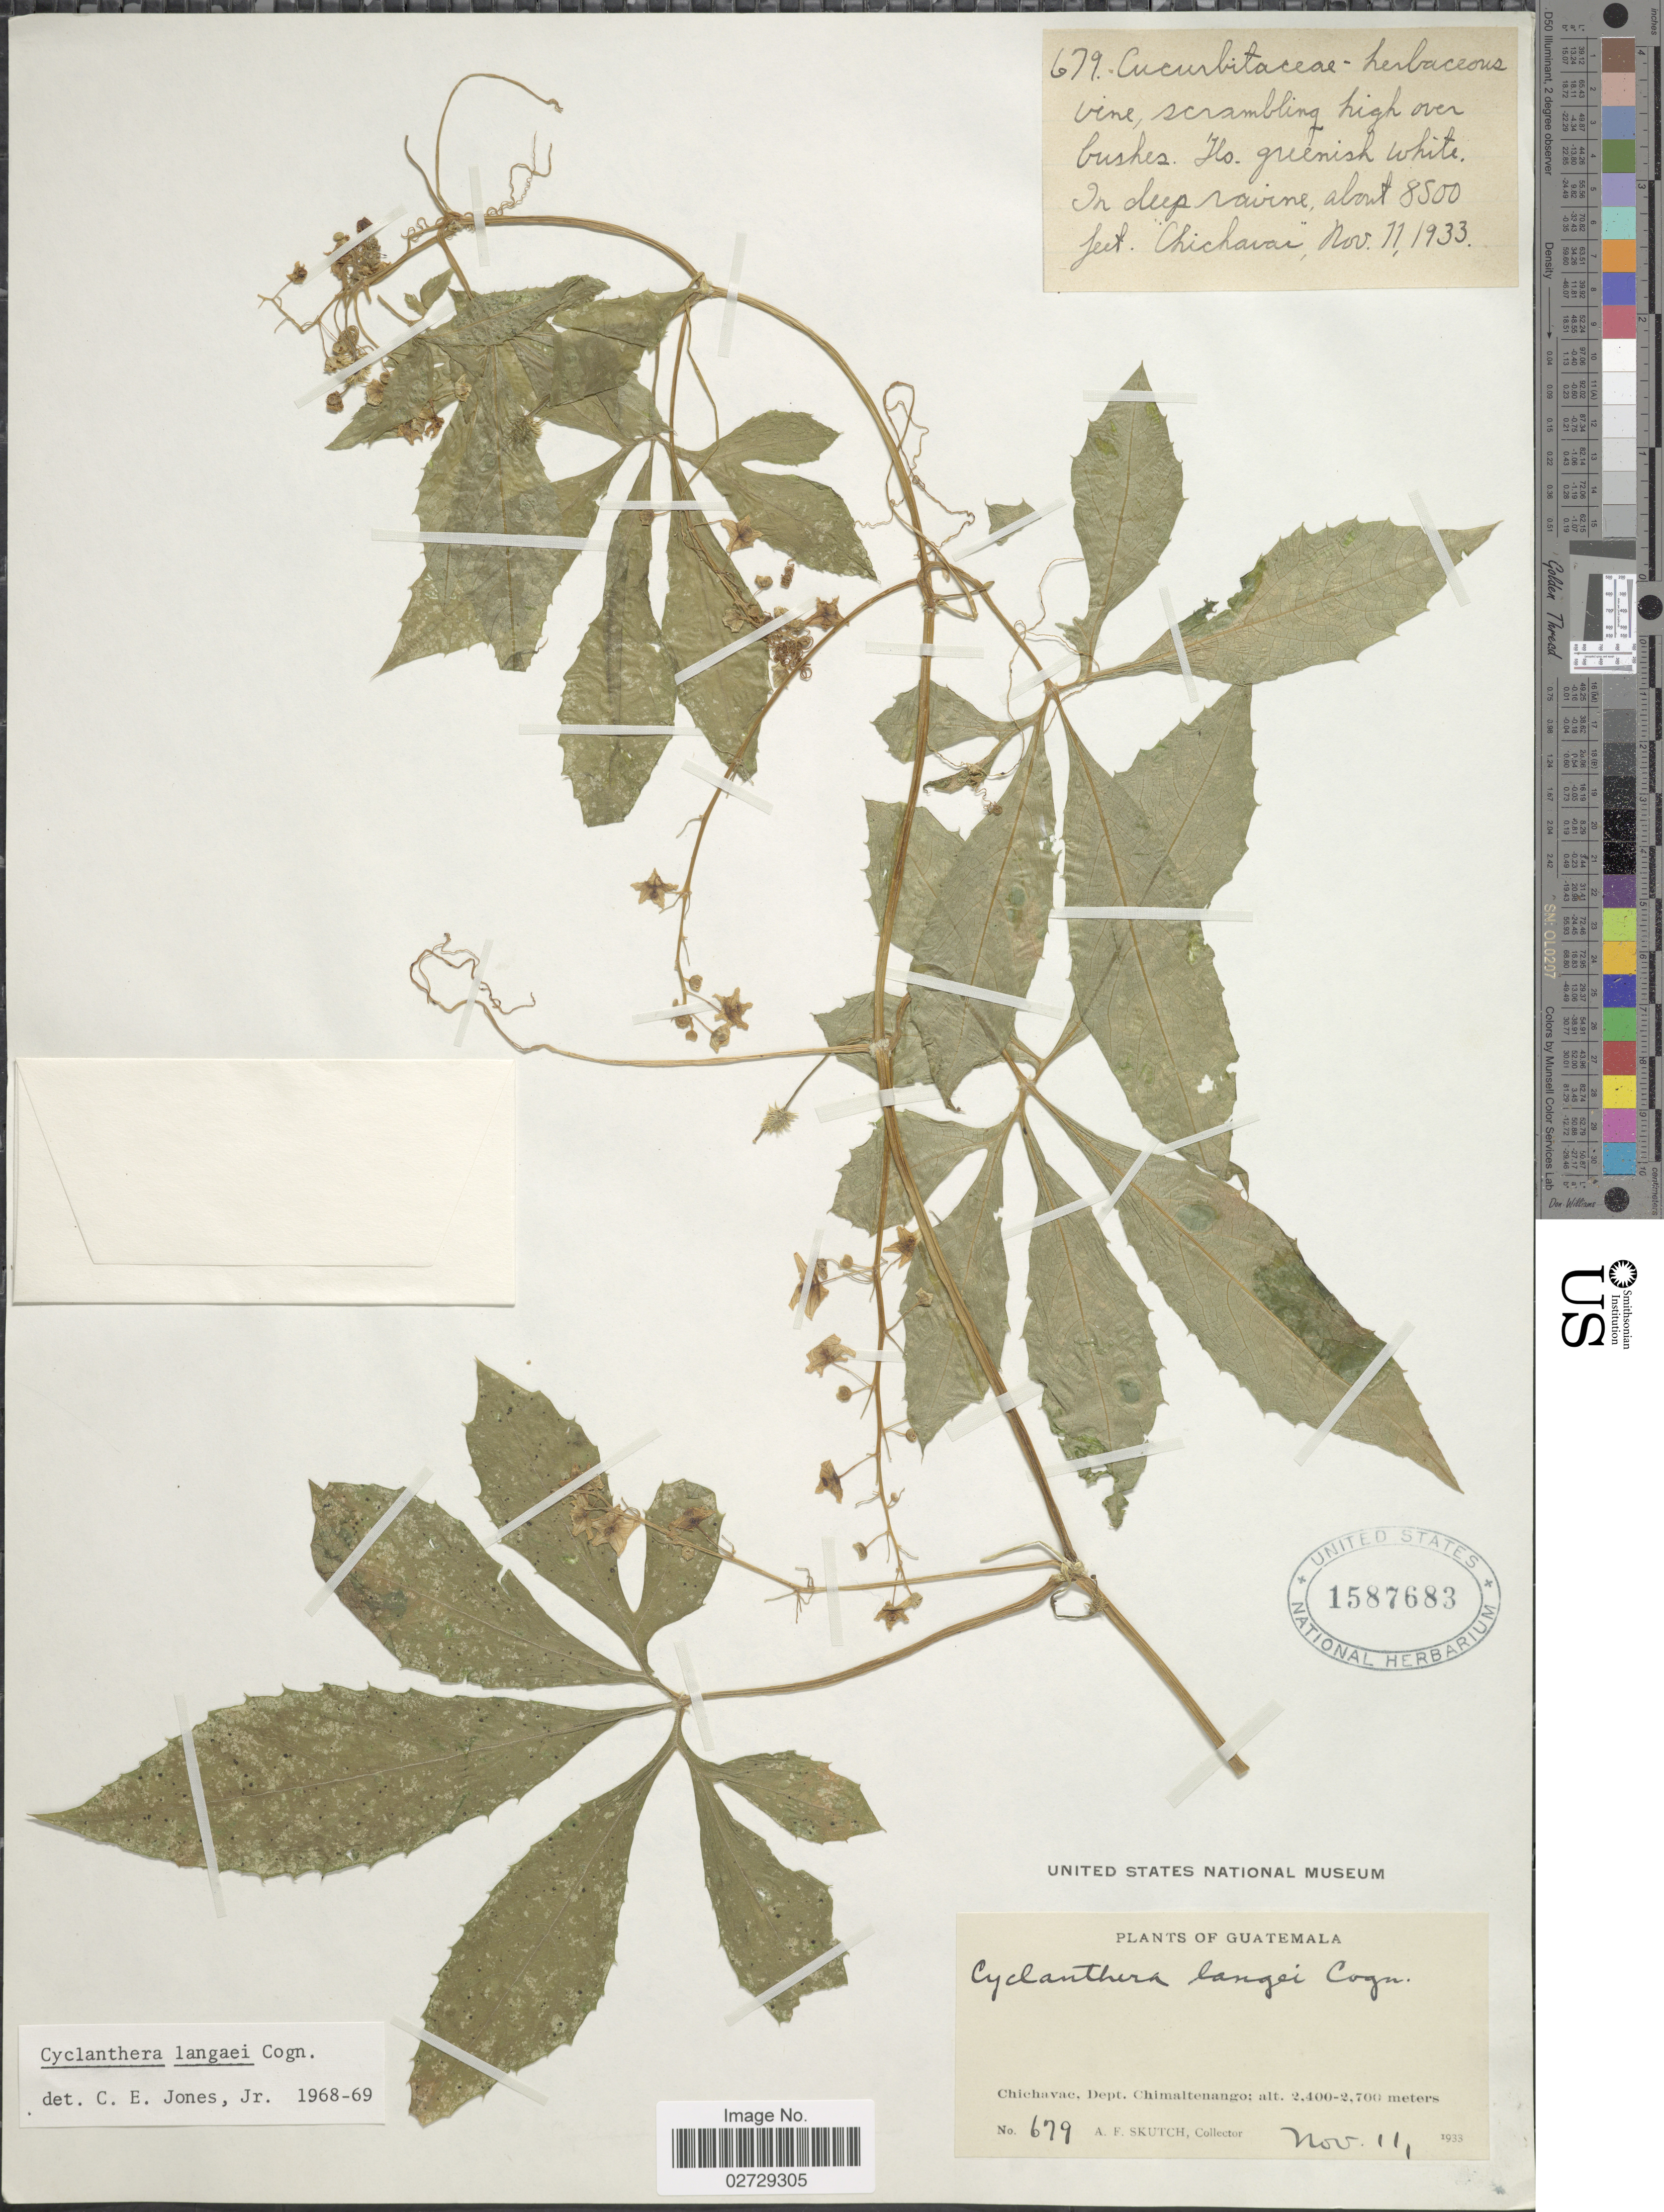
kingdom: Plantae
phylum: Tracheophyta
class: Magnoliopsida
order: Cucurbitales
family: Cucurbitaceae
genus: Cyclanthera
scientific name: Cyclanthera langaei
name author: Cogn.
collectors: A. F. Skutch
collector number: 679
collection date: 1933-11-11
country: Guatemala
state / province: Chimaltenango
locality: Chichavae, Dept. Chimaltenango.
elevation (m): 2591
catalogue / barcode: US 1587683